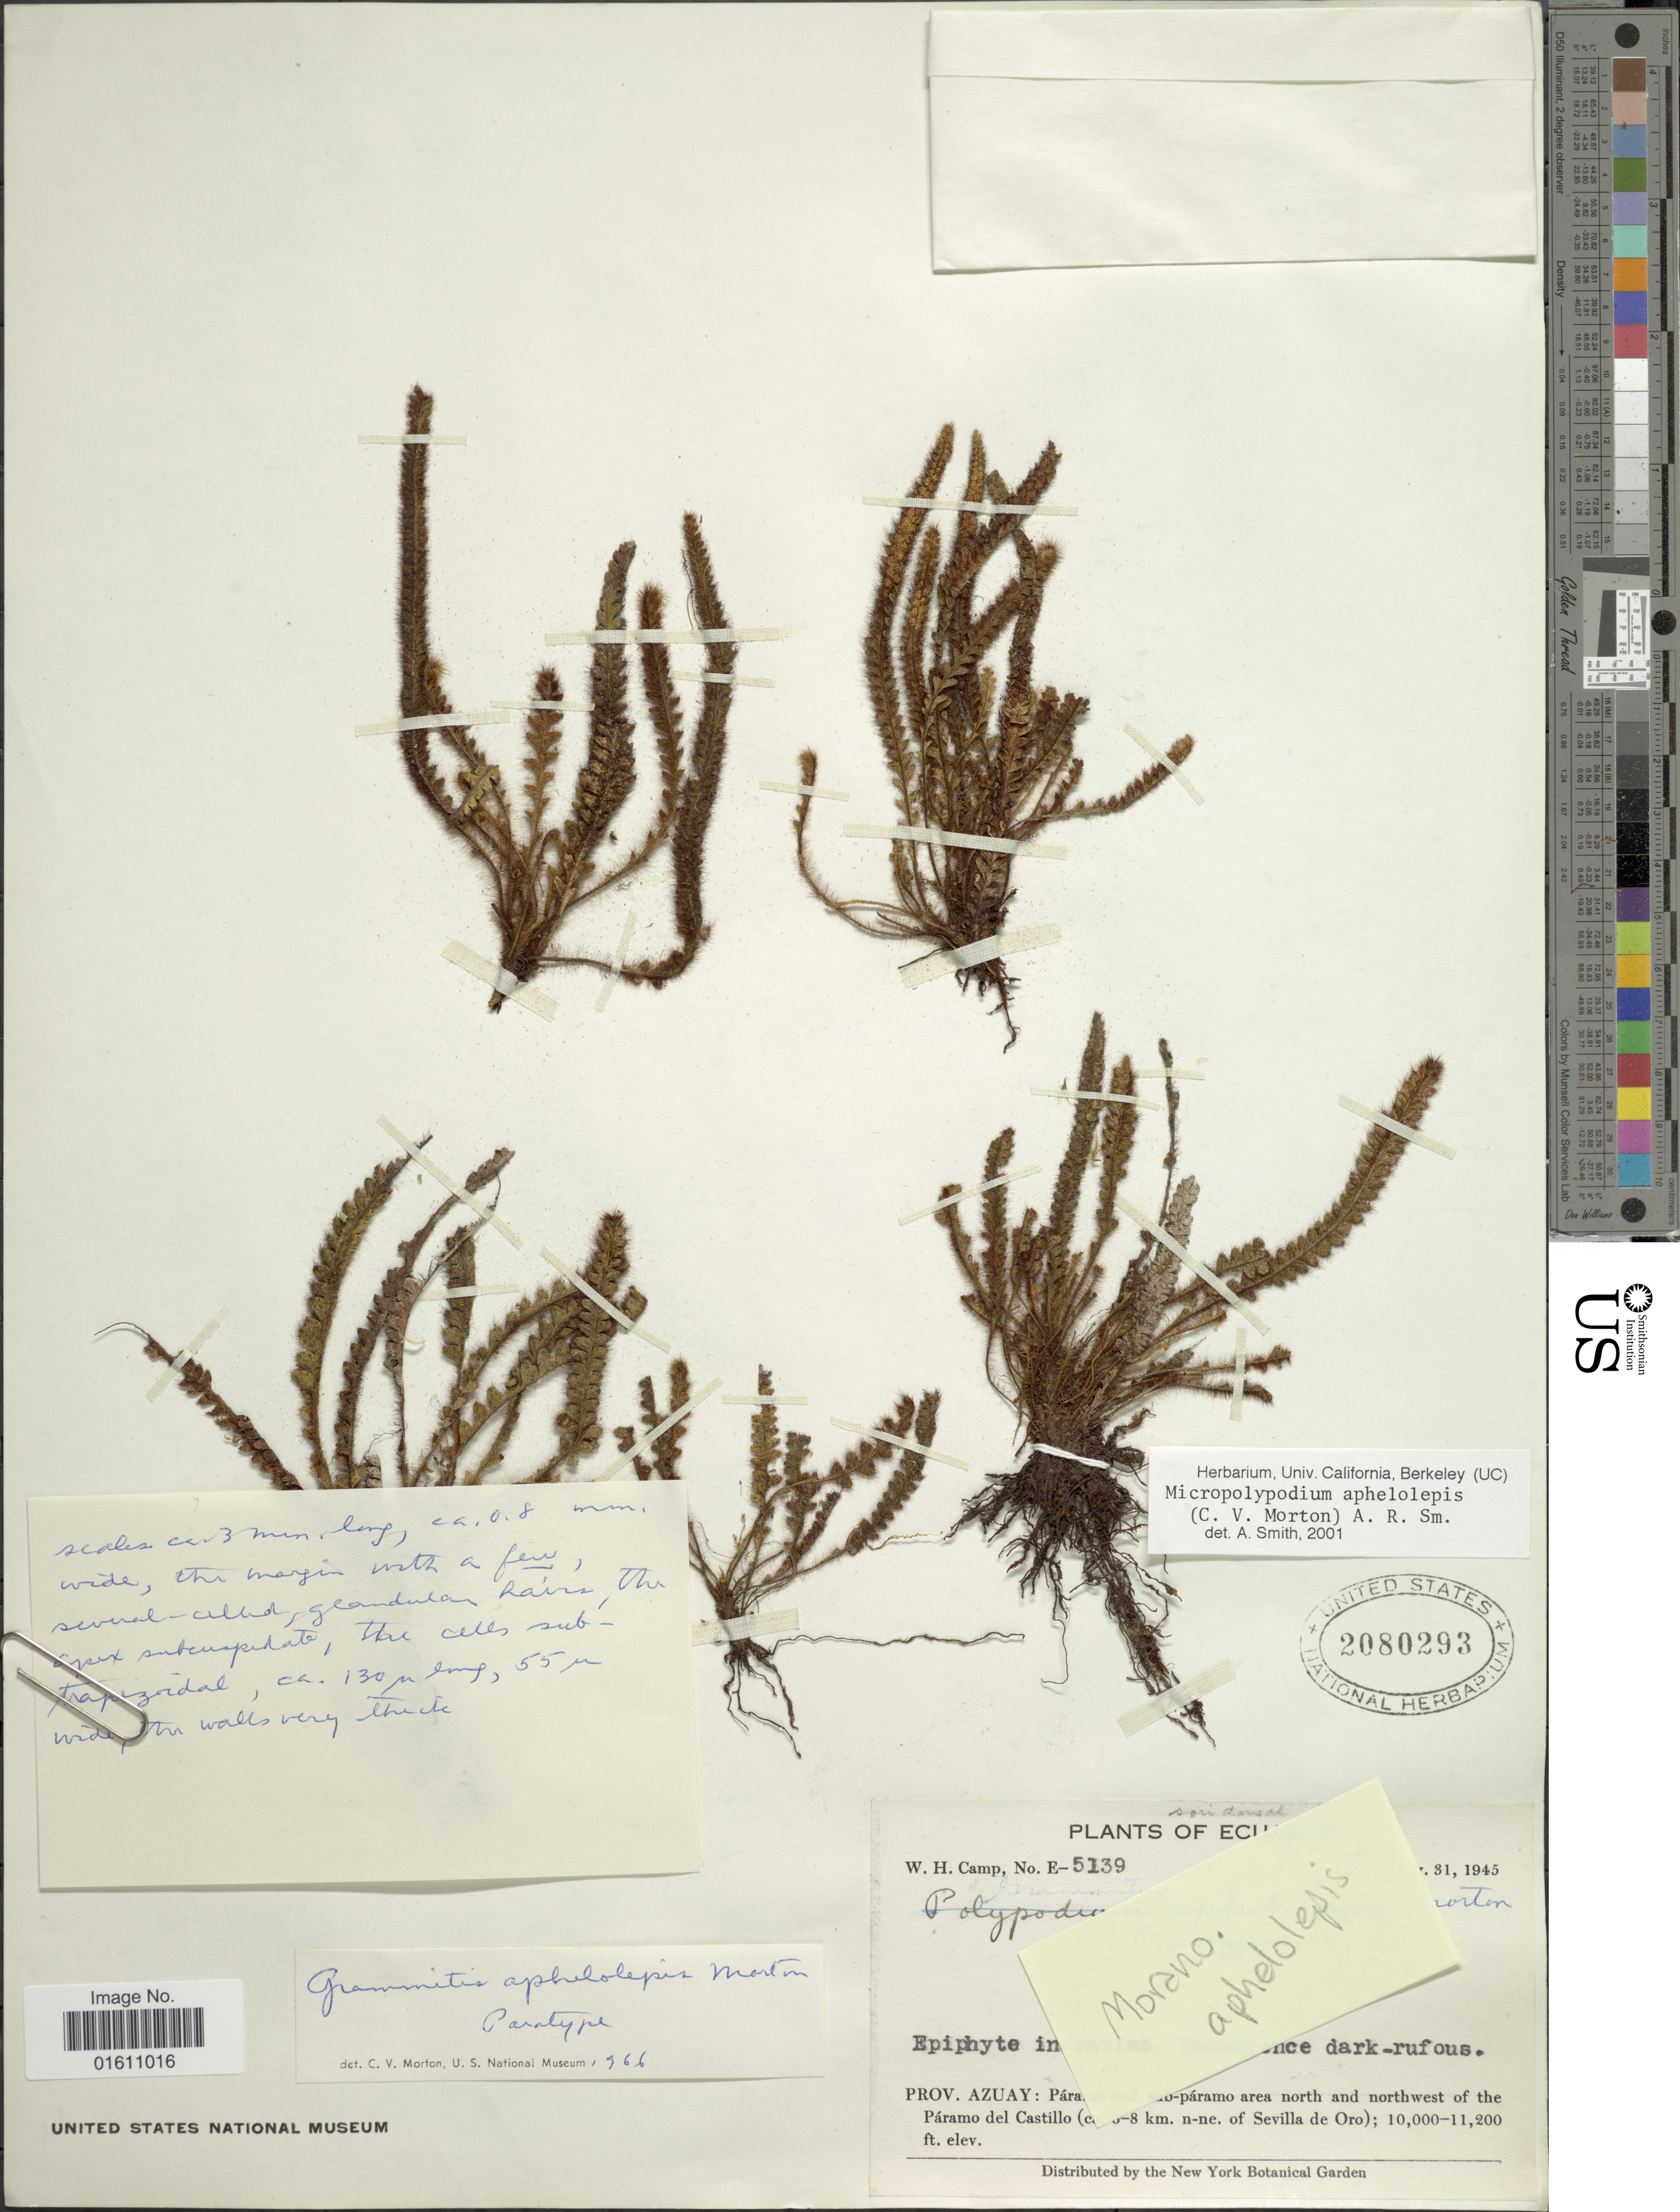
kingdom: Plantae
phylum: Tracheophyta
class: Polypodiopsida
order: Polypodiales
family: Polypodiaceae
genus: Moranopteris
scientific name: Moranopteris aphelolepis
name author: (C.V. Morton) R. Y. Hirai & J. Prado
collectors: W. H. Camp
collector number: E-5139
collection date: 1945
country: Ecuador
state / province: Azuay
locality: Prov. Azuay: Para, - paramo area north and northwest of the Paramo del Castillo (-8 km. n-ne, of Sevilla de Oro)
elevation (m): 3048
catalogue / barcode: US 2080293